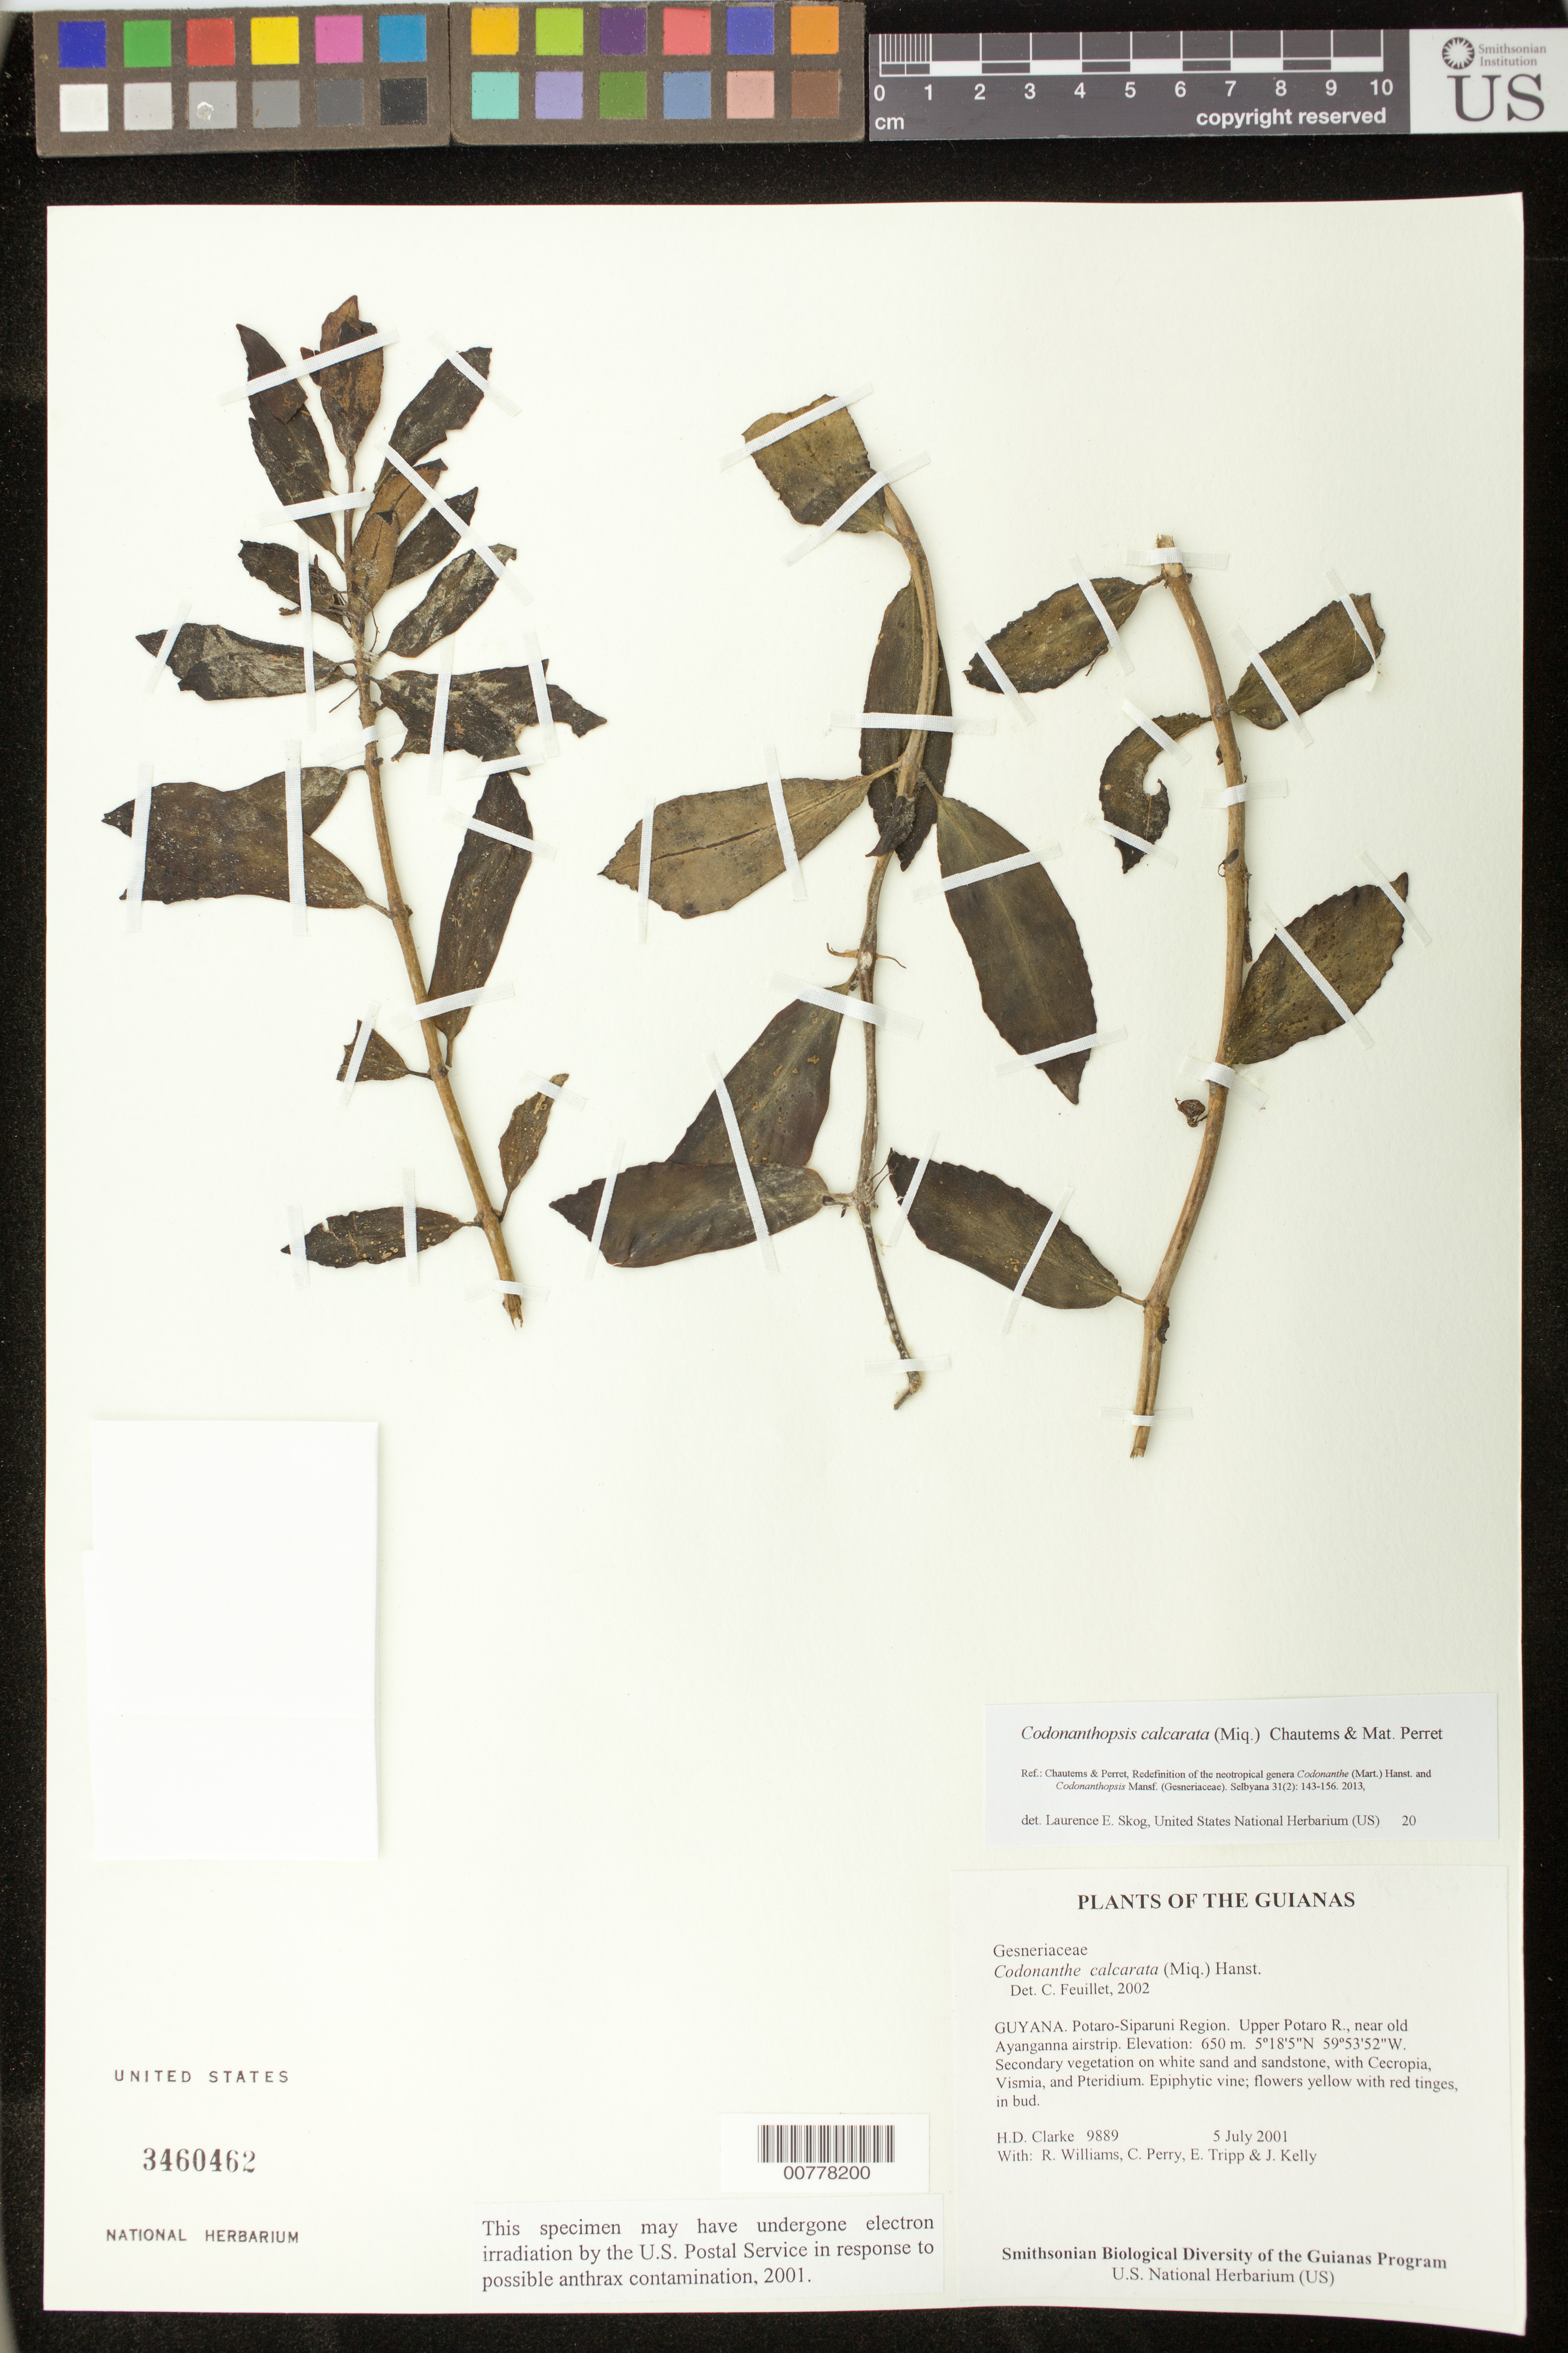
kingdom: Plantae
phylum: Tracheophyta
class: Magnoliopsida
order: Lamiales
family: Gesneriaceae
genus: Codonanthopsis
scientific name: Codonanthopsis calcarata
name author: (Miq.) Chautems & Mat.Perret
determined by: Skog, Laurence E.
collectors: H. D. Clarke, R. Williams, C. Perry, E. Tripp & J. Kelly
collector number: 9889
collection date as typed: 5 July 2001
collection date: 2001-07-05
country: Guyana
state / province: Potaro-Siparuni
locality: Upper Potaro R., near old Ayanganna airstrip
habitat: Secondary vegetation on white sand and sandstone, with Cecropia, Vismia, and Pteridium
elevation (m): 650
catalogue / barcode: US 3460462